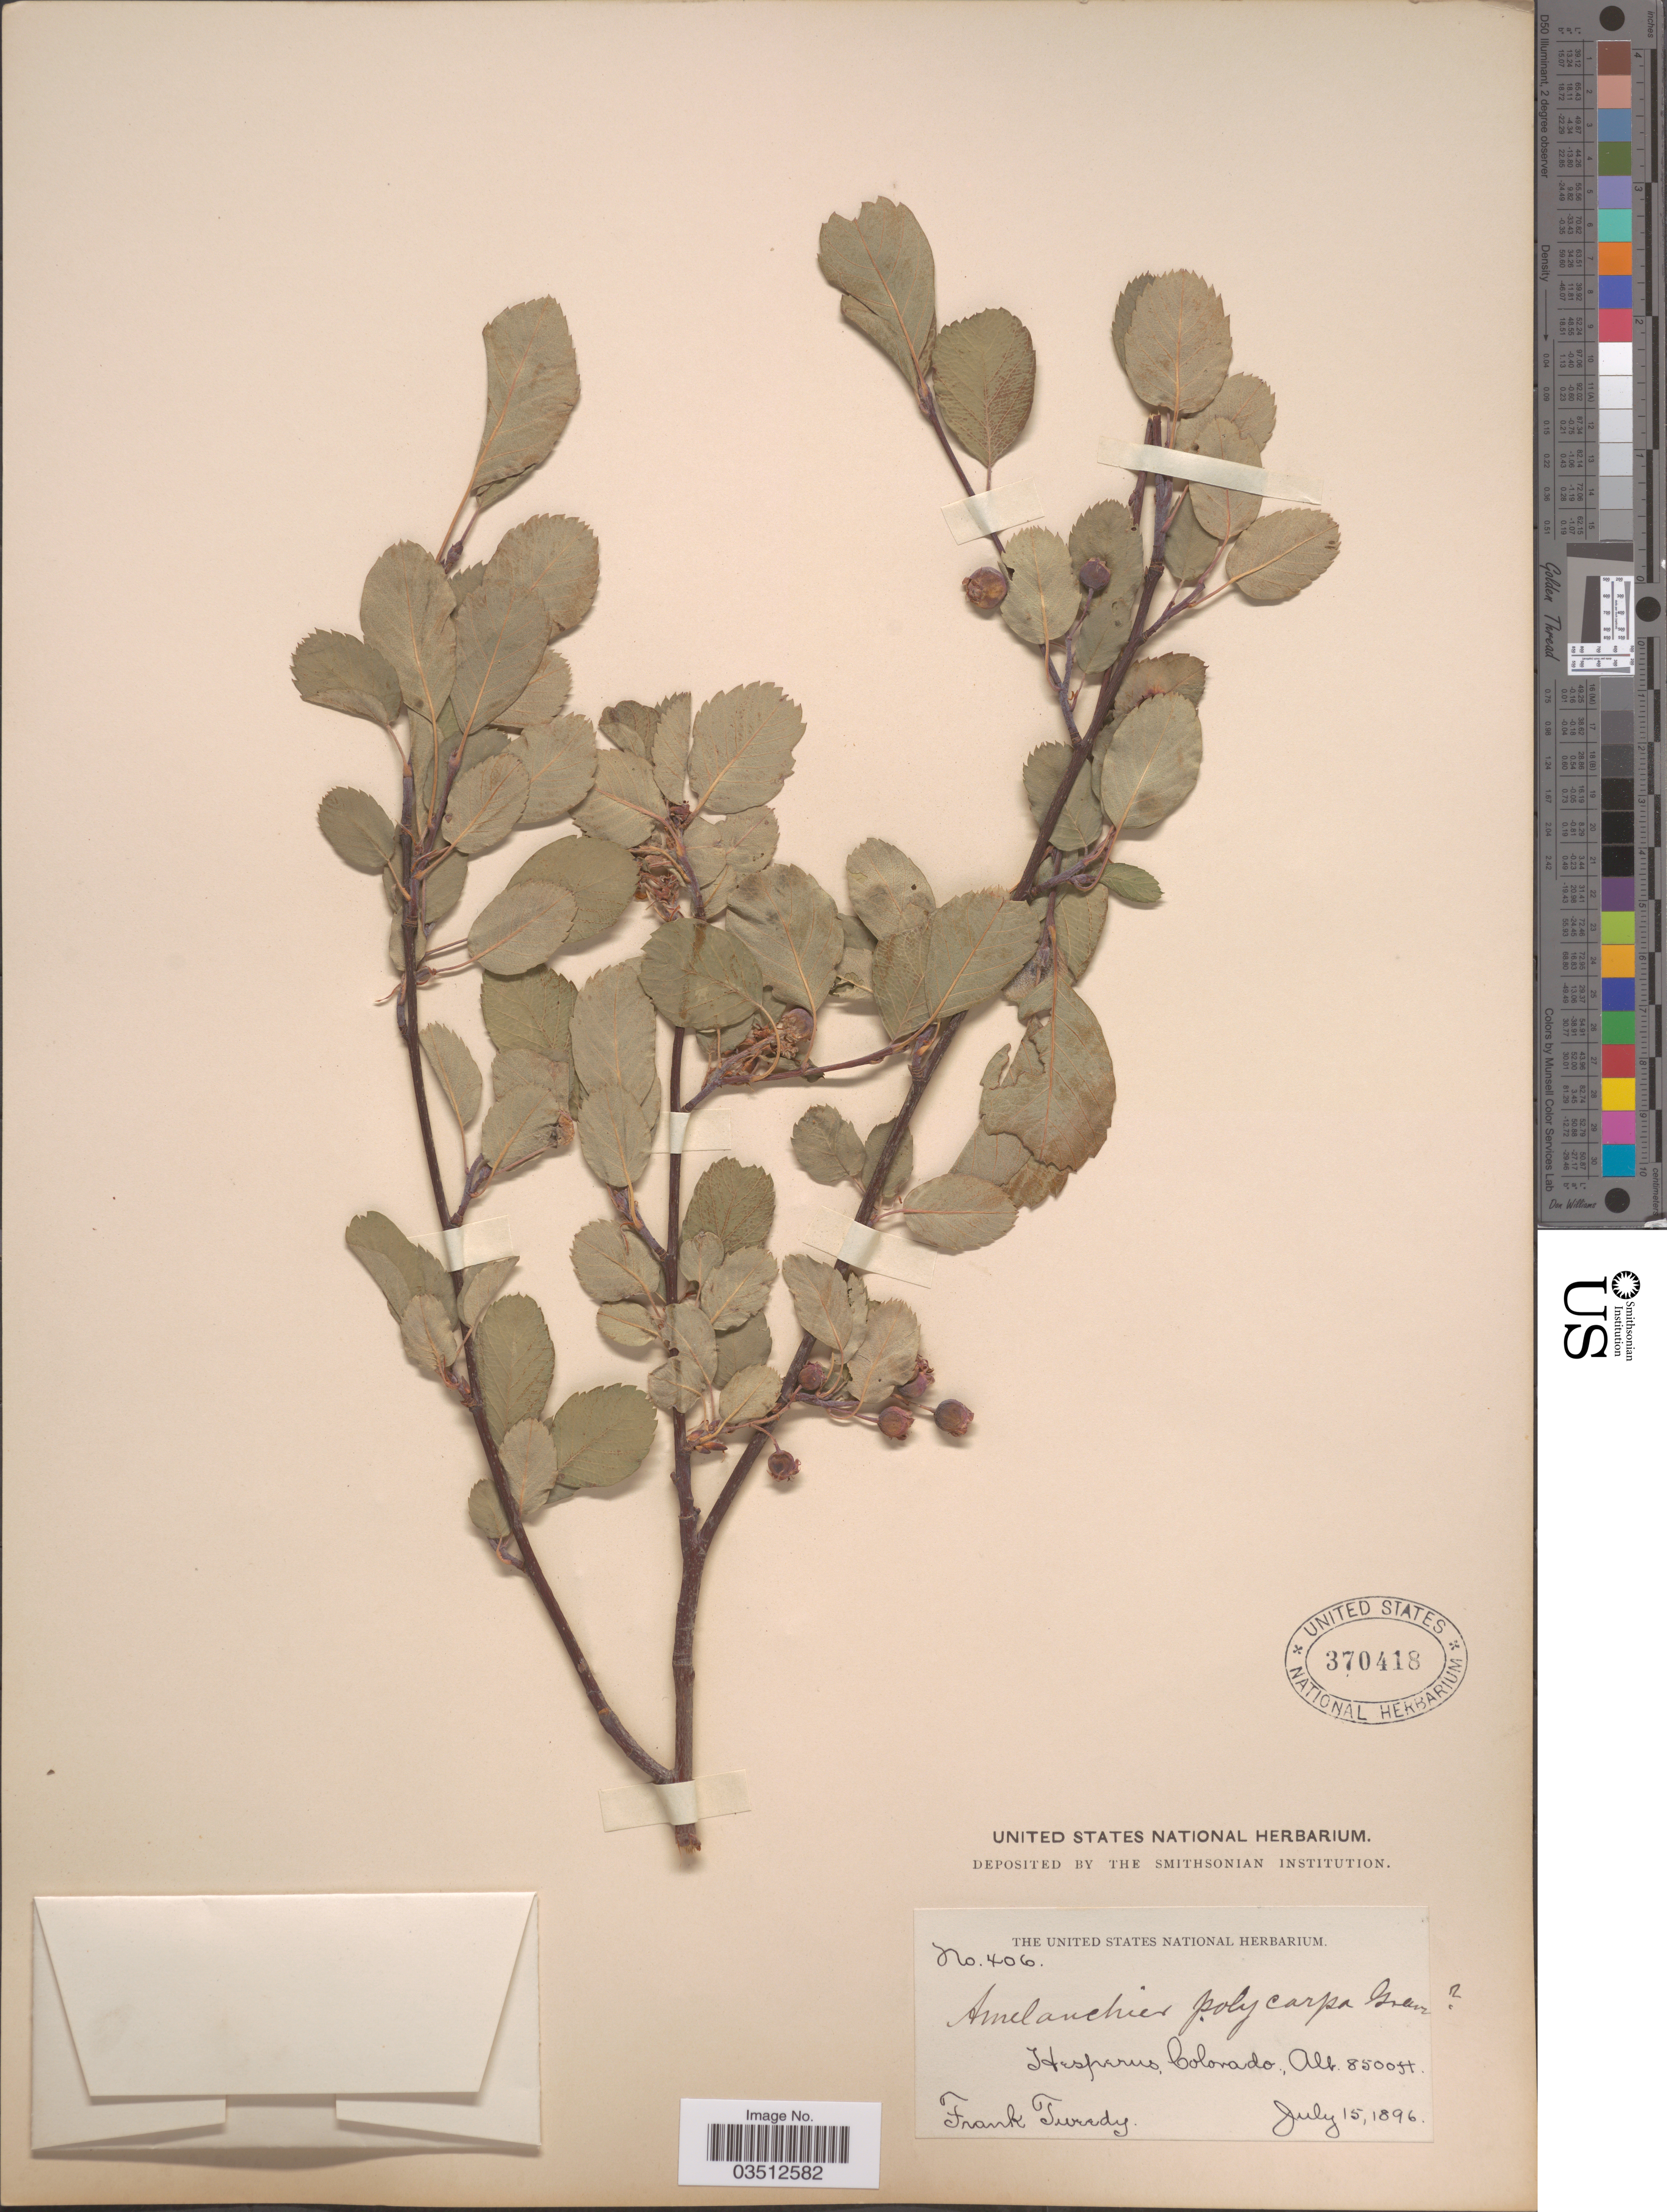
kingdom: Plantae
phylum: Tracheophyta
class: Magnoliopsida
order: Rosales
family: Rosaceae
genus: Amelanchier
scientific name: Amelanchier prunifolia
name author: Greene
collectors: F. Tweedy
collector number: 406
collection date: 1896-07-15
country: United States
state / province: Colorado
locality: Hesperus.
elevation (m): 2591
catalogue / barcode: US 370418